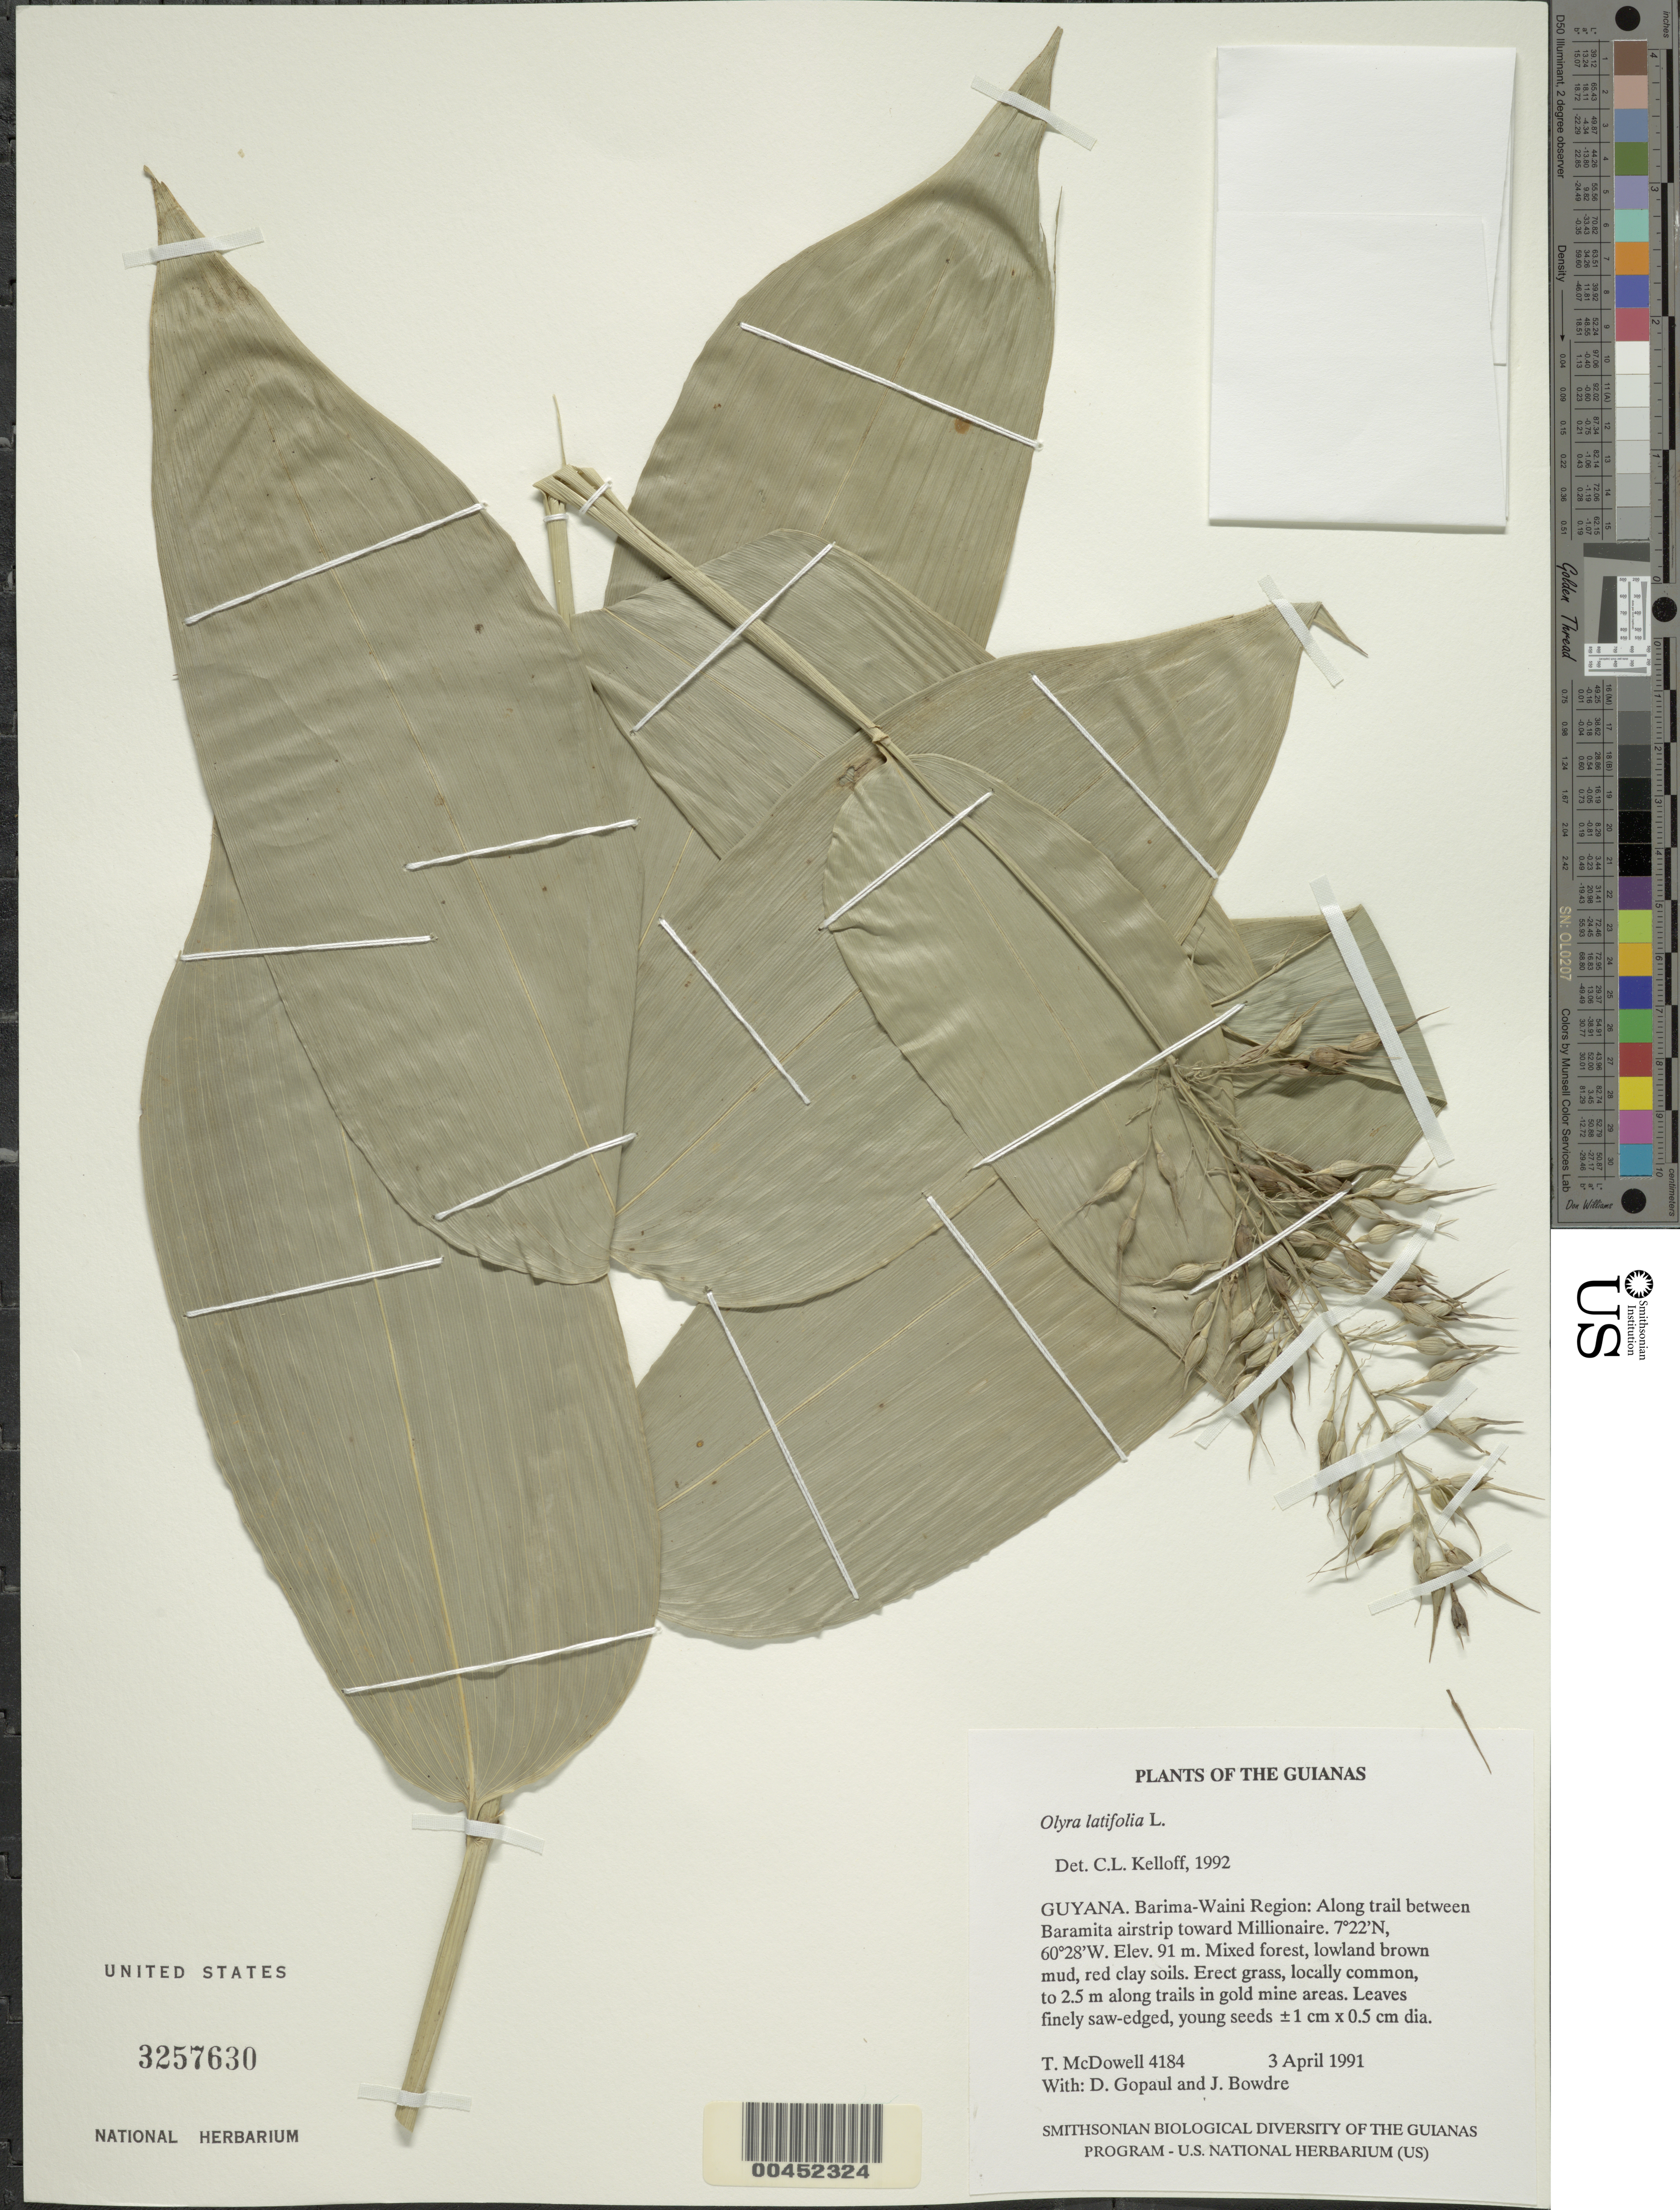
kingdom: Plantae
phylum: Tracheophyta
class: Liliopsida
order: Poales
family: Poaceae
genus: Olyra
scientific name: Olyra latifolia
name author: L.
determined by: Kelloff, Carol L., (US), Smithsonian Institution - National Museum of Natural History (UNITED STATES)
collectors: T. Mcdowell, D. Gopaul & J. Bowdre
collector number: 4184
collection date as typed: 03 Apr 1991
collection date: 1991-04-03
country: Guyana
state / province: Barima-Waini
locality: Between baramita airstrip toward millionaire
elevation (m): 91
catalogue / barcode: US 3257630